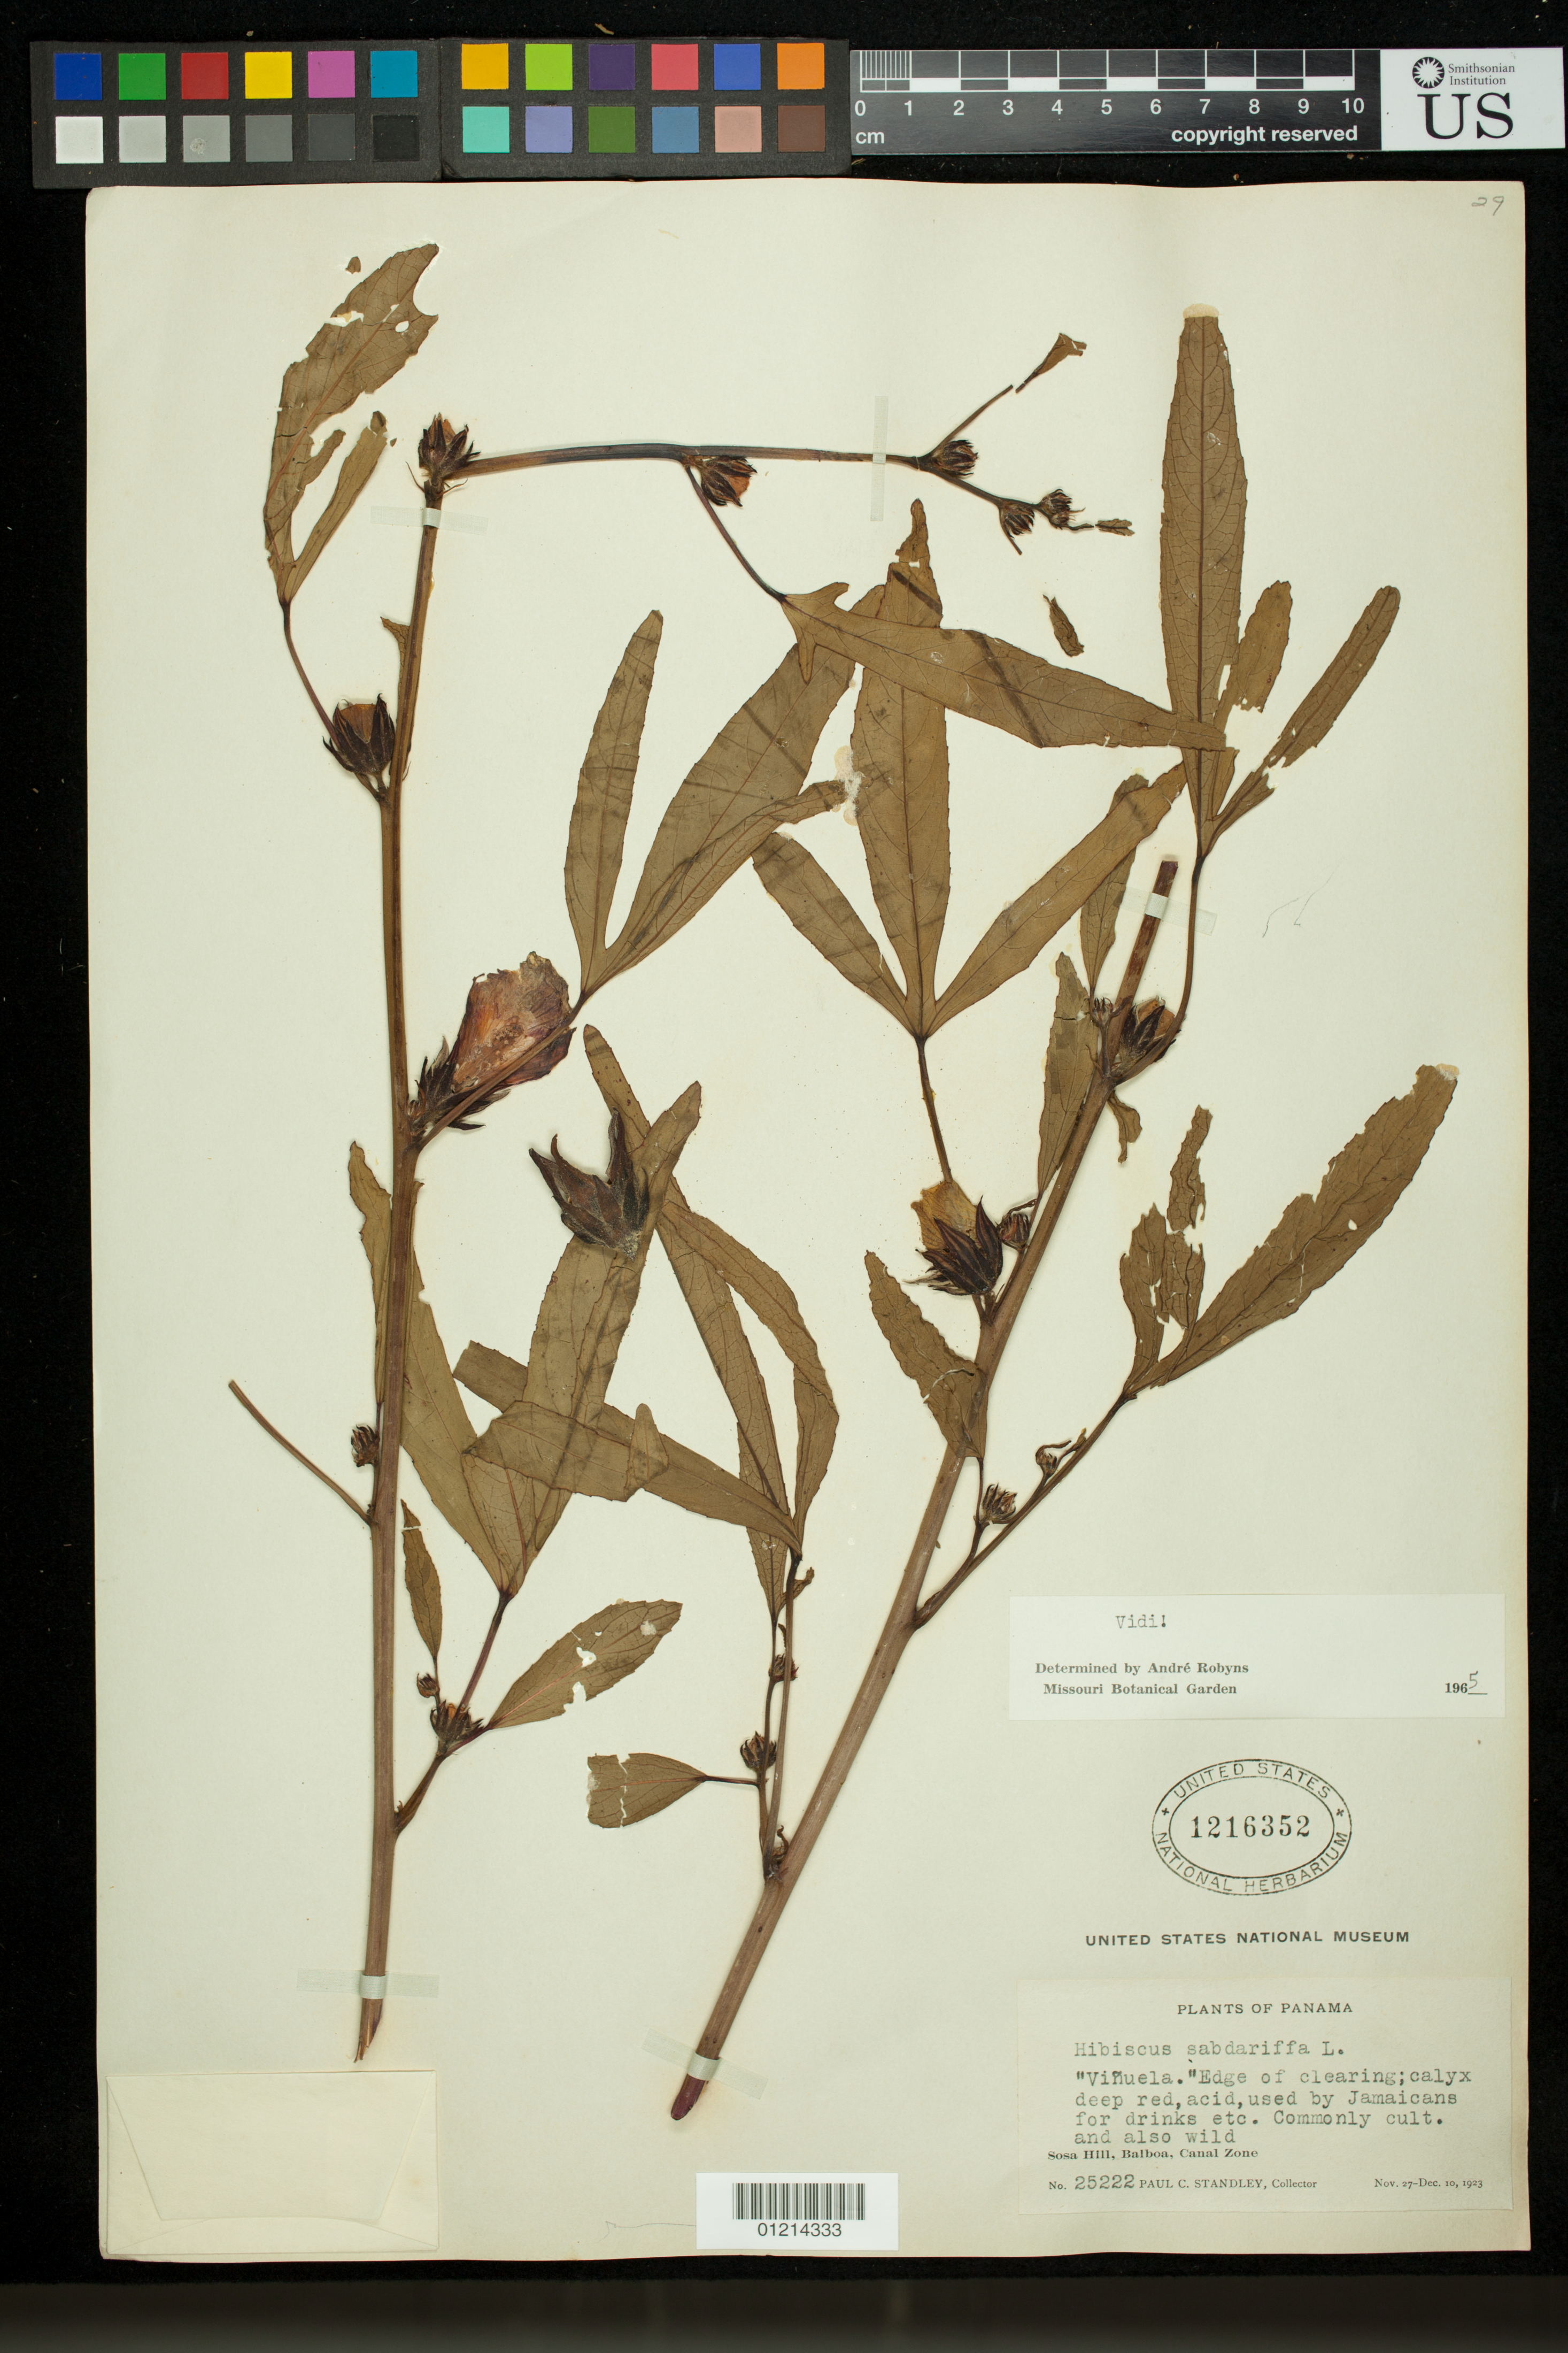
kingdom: Plantae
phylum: Tracheophyta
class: Magnoliopsida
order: Malvales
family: Malvaceae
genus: Sabdariffa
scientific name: Sabdariffa gossypiifolia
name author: (Mill.) M.M. Hanes & R.L. Barrett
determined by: Dorr, Laurence J., Curator (BOT), Smithsonian Institution - National Museum of Natural History (UNITED STATES)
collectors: P. C. Standley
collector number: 25222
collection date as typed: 27 Nov 1923 to 10 Dec 1923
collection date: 1923-11-27/1923-12-10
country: Panama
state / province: Panamá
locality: Edge of clearing. Sosa Hill, Balboa, Canal Zone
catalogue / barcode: US 1216352